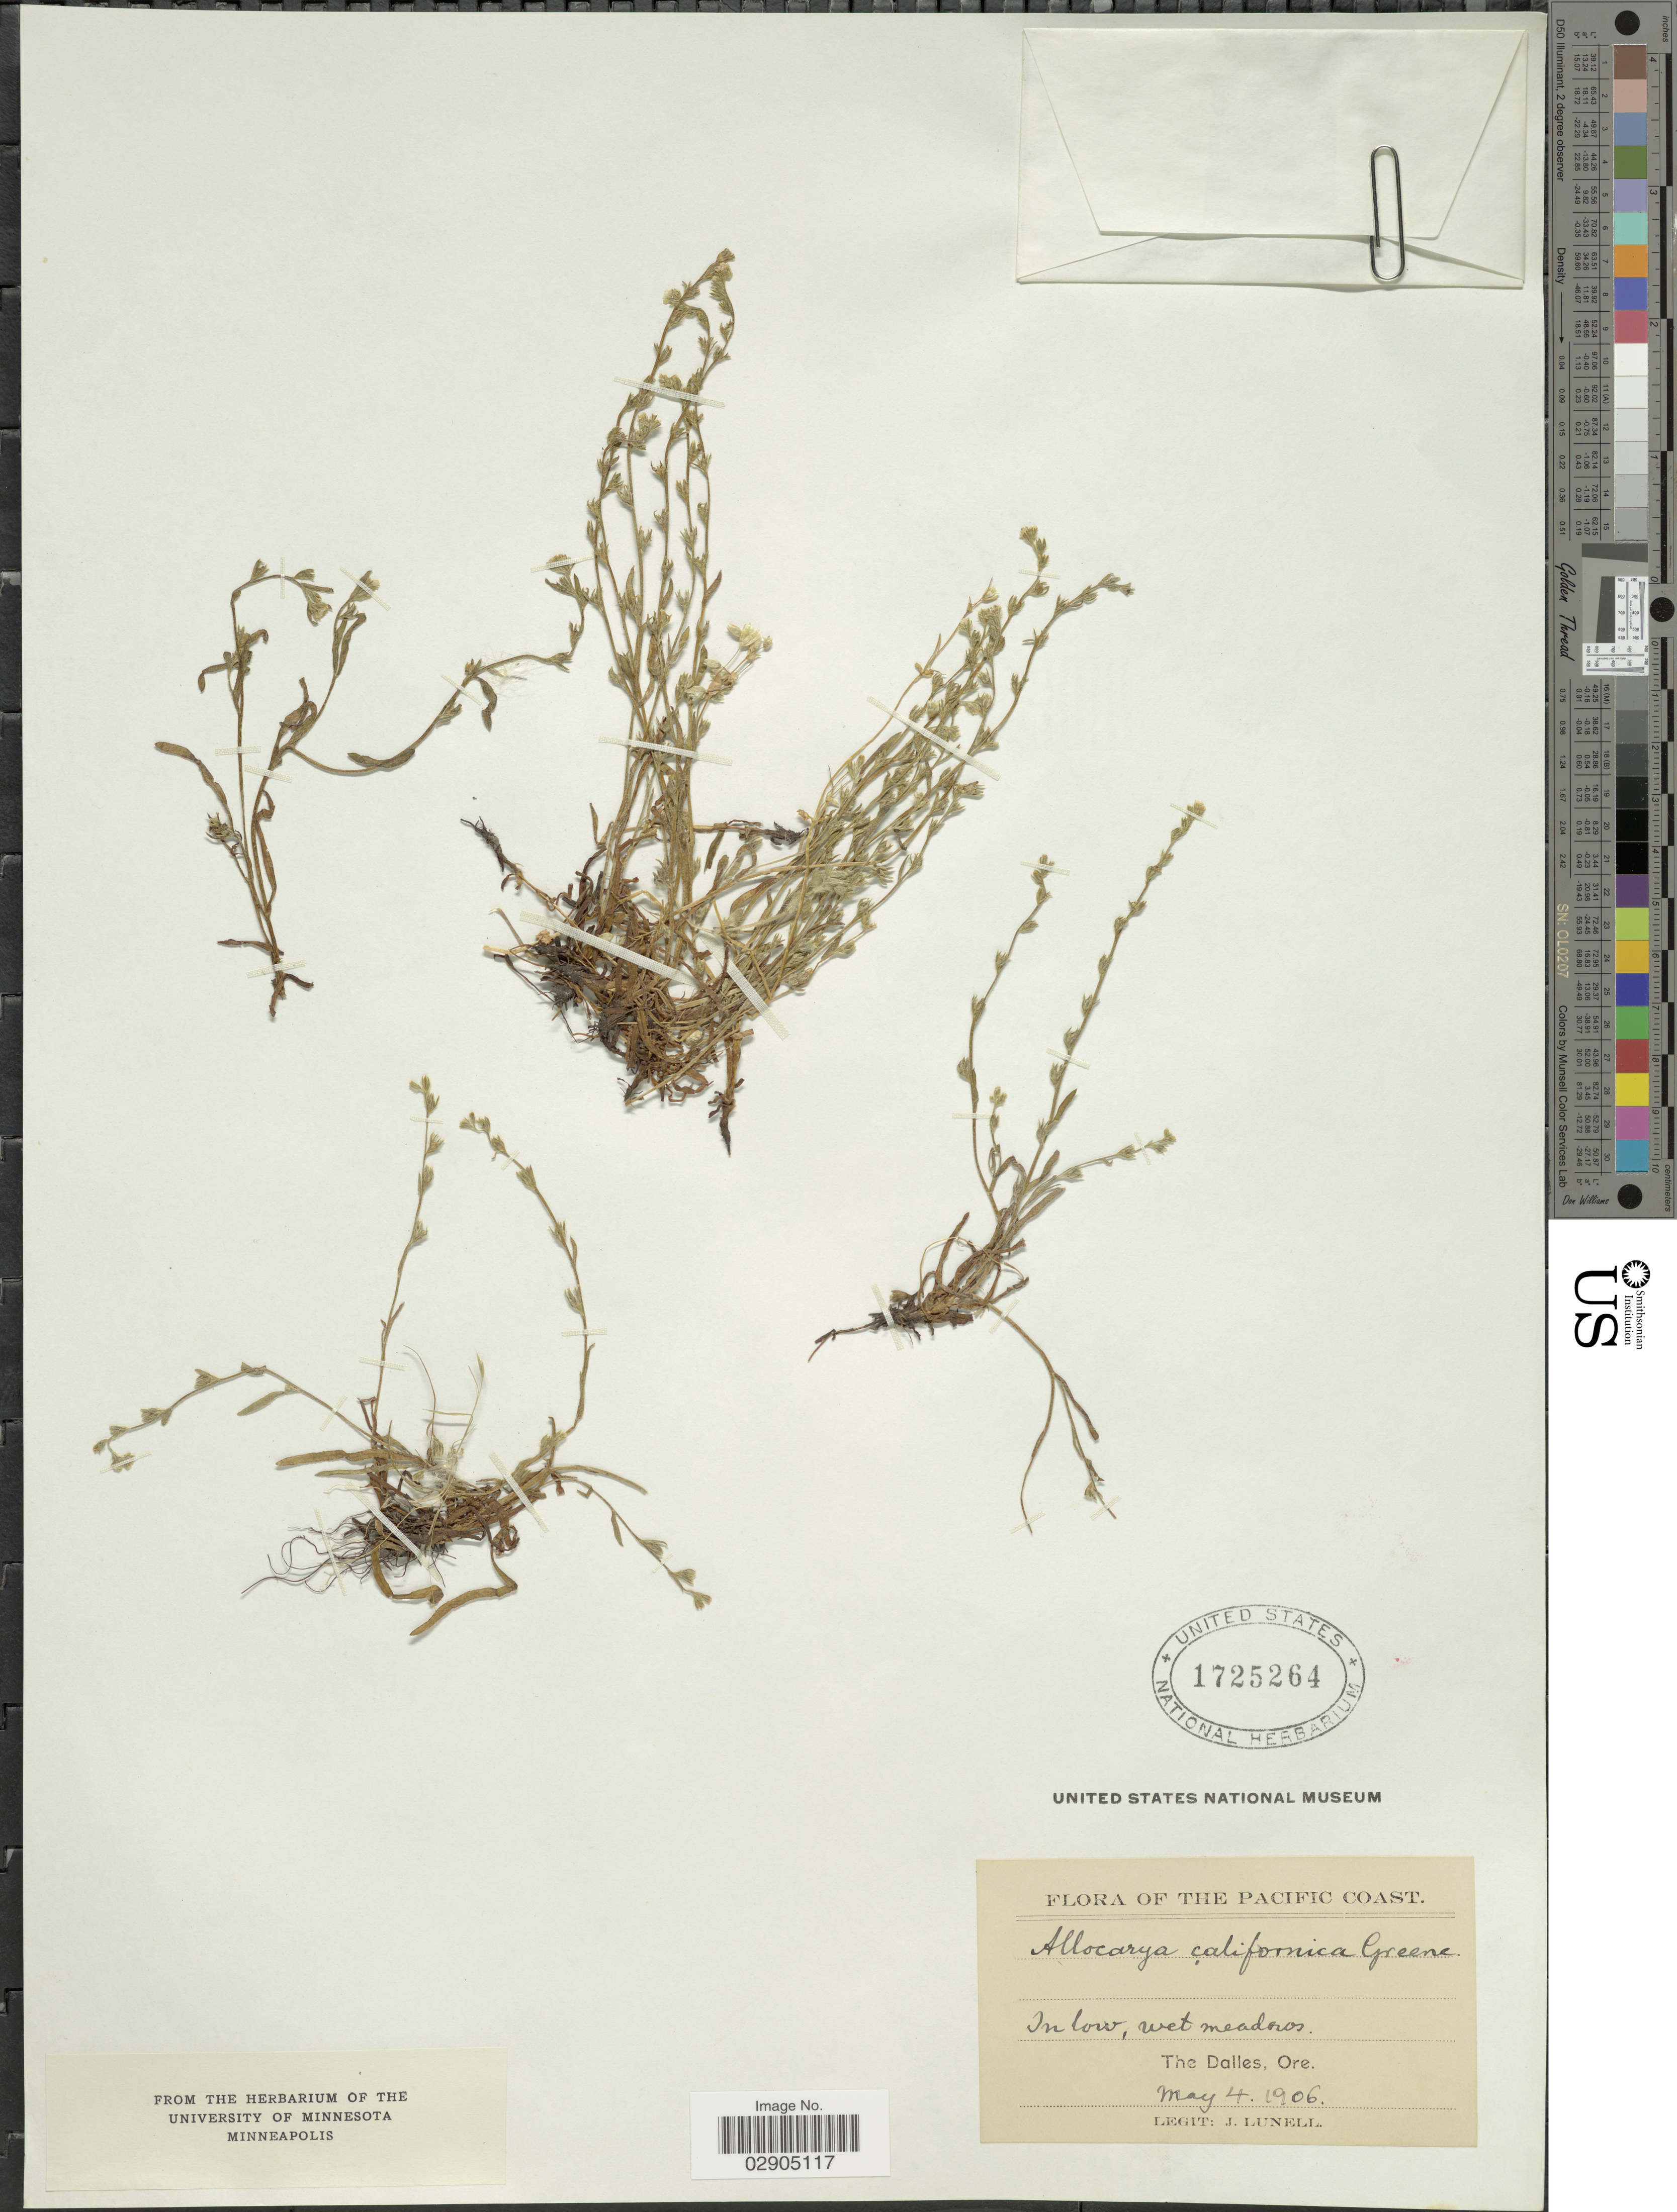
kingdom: Plantae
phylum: Tracheophyta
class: Magnoliopsida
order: Boraginales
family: Boraginaceae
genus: Allocarya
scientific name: Allocarya californica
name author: (Fisch. & C.A. Mey.) Greene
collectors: J. Lunell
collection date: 1906-05-04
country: United States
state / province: Oregon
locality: The Pacific Coast. The Dalles, Ore.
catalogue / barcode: US 1725264